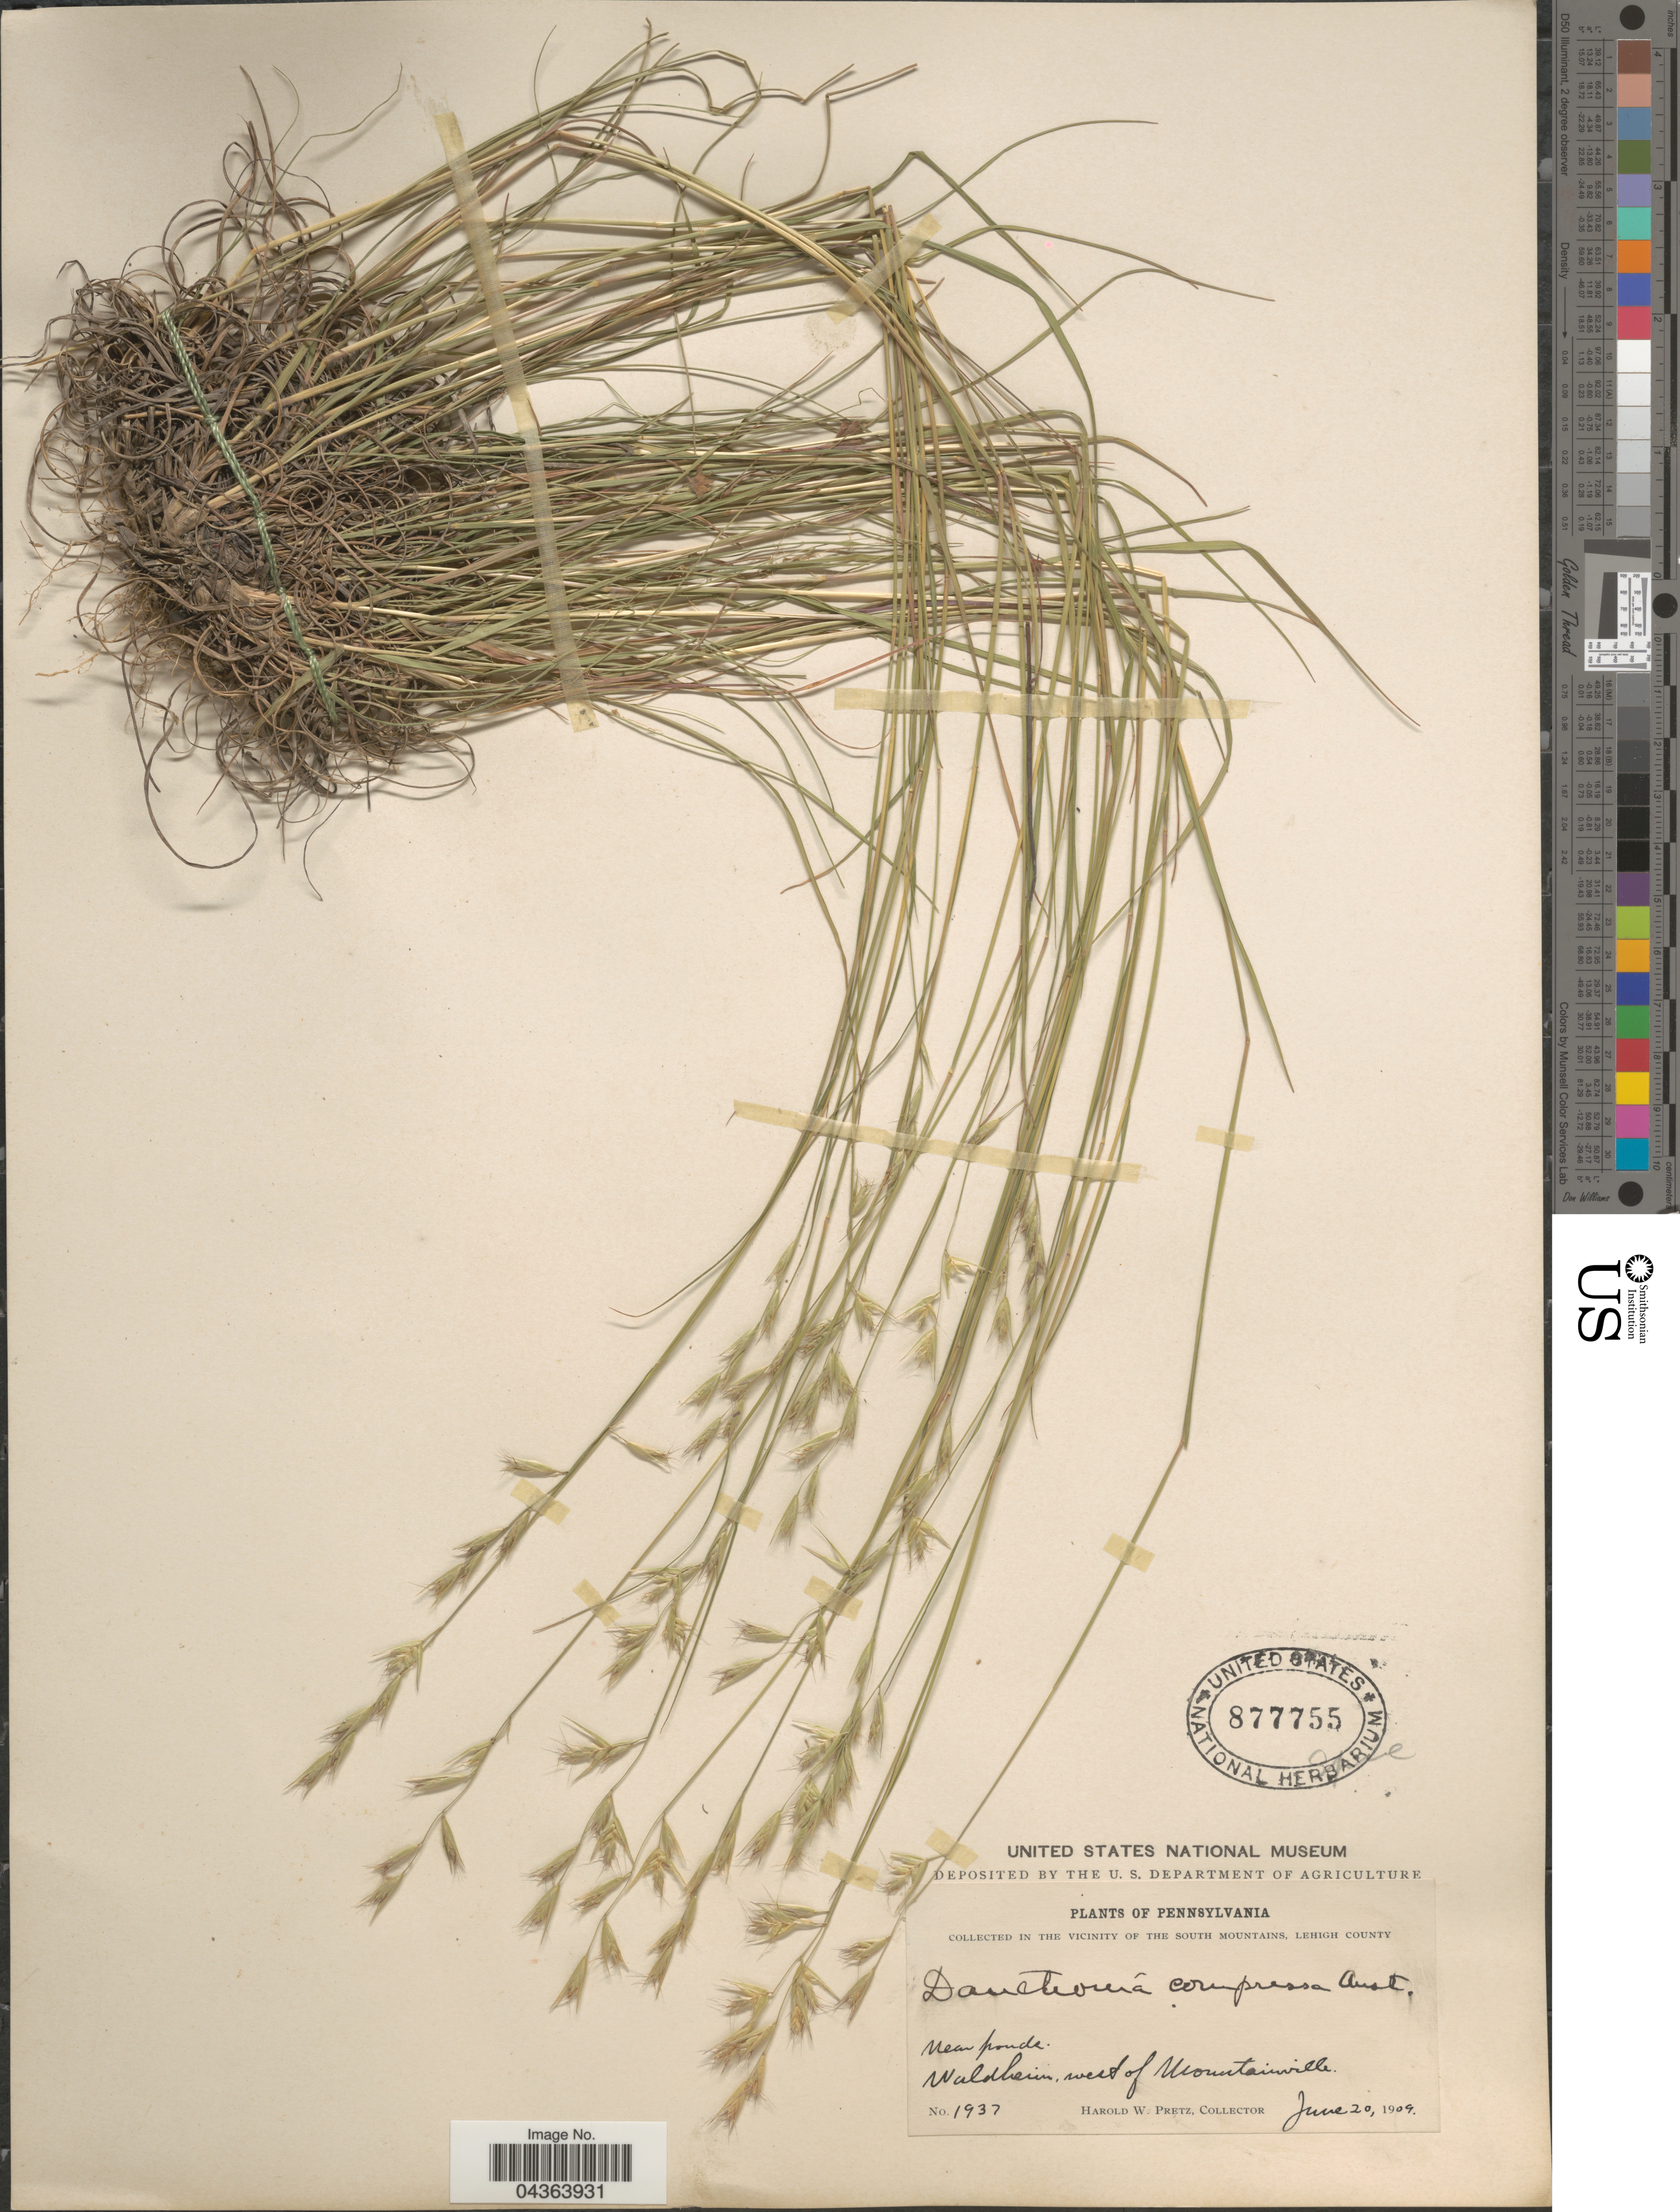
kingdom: Plantae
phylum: Tracheophyta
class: Liliopsida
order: Poales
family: Poaceae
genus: Danthonia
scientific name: Danthonia spicata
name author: (L.) P. Beauv. ex Roem. & Schult.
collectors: H. W. Pretz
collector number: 1937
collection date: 1909-06-20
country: United States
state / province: Pennsylvania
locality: In the vicinity of the South Mountains, Lehigh County. Near ponds. Waldheim, west of Mountainville.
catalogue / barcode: US 877755